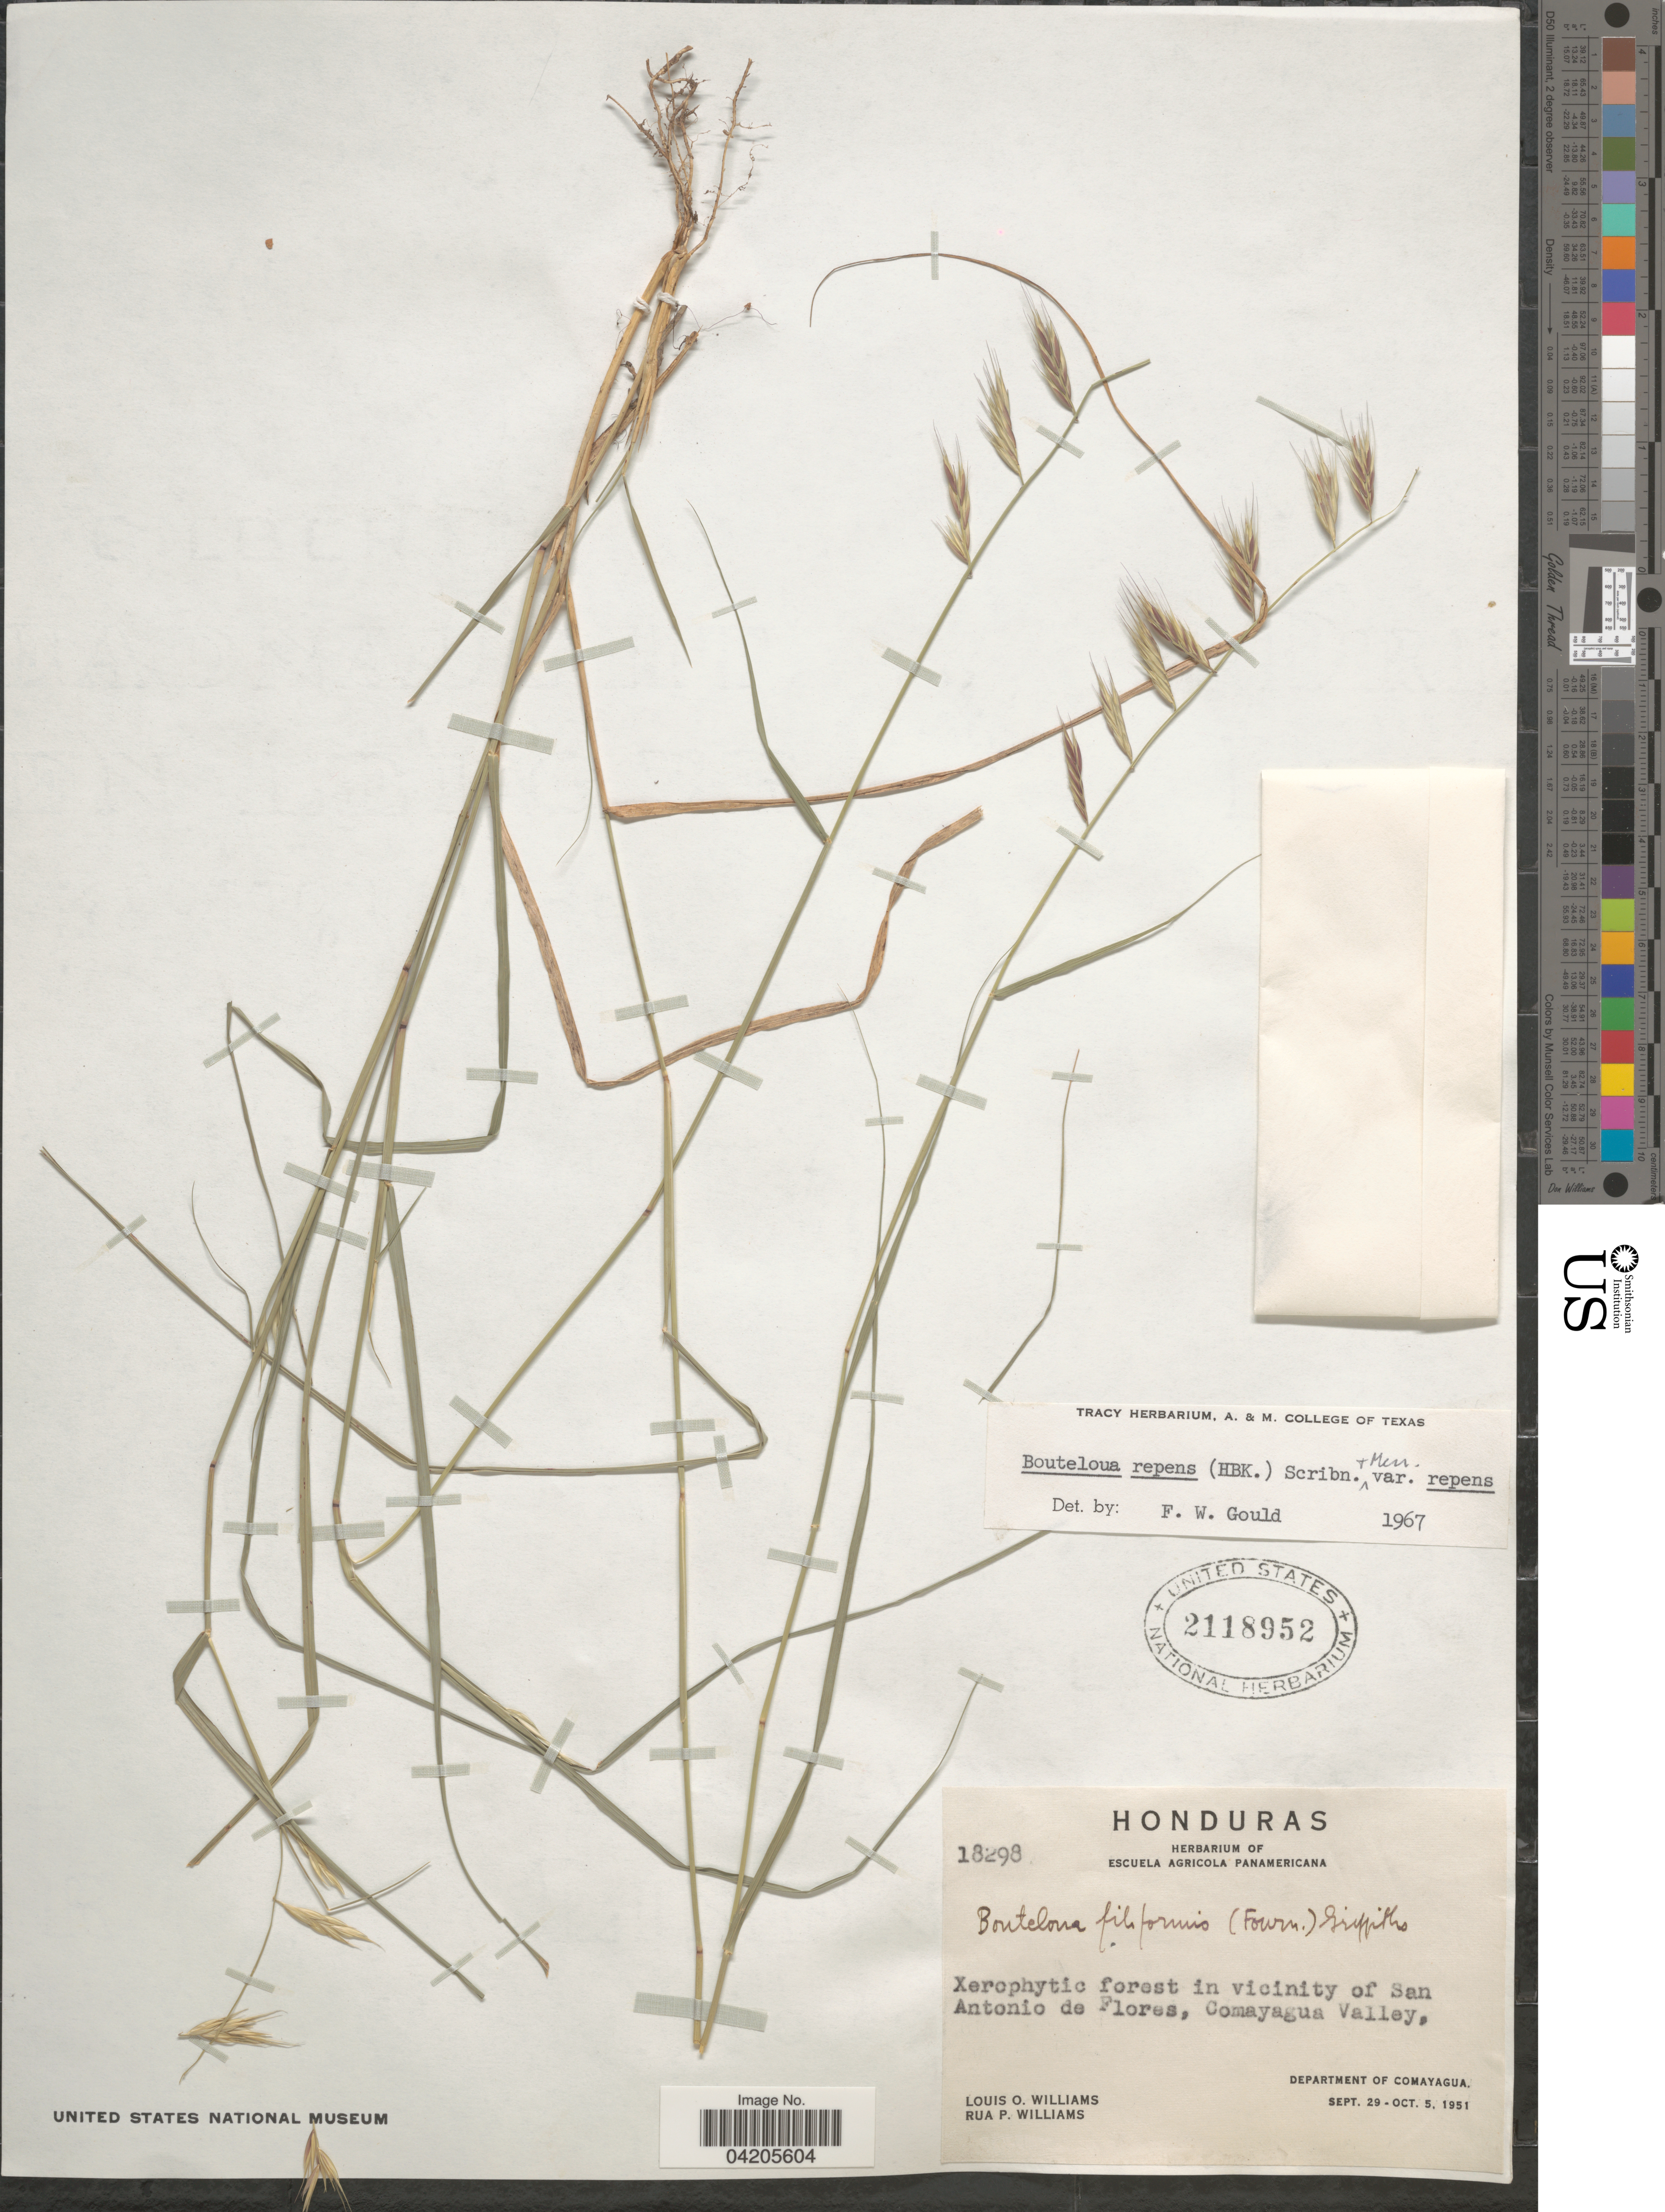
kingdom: Plantae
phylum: Tracheophyta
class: Liliopsida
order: Poales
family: Poaceae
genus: Bouteloua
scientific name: Bouteloua repens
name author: (Kunth) Scribn. & Merr.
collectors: L. O. Williams & R. P. Williams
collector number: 18298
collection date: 1951-09-29/1951-10-05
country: Honduras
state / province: Comayagua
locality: Xerophytic forest in vicinity of San Antonio de Flores, Comayagua Valley, Department of Comayagua.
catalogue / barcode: US 2118952